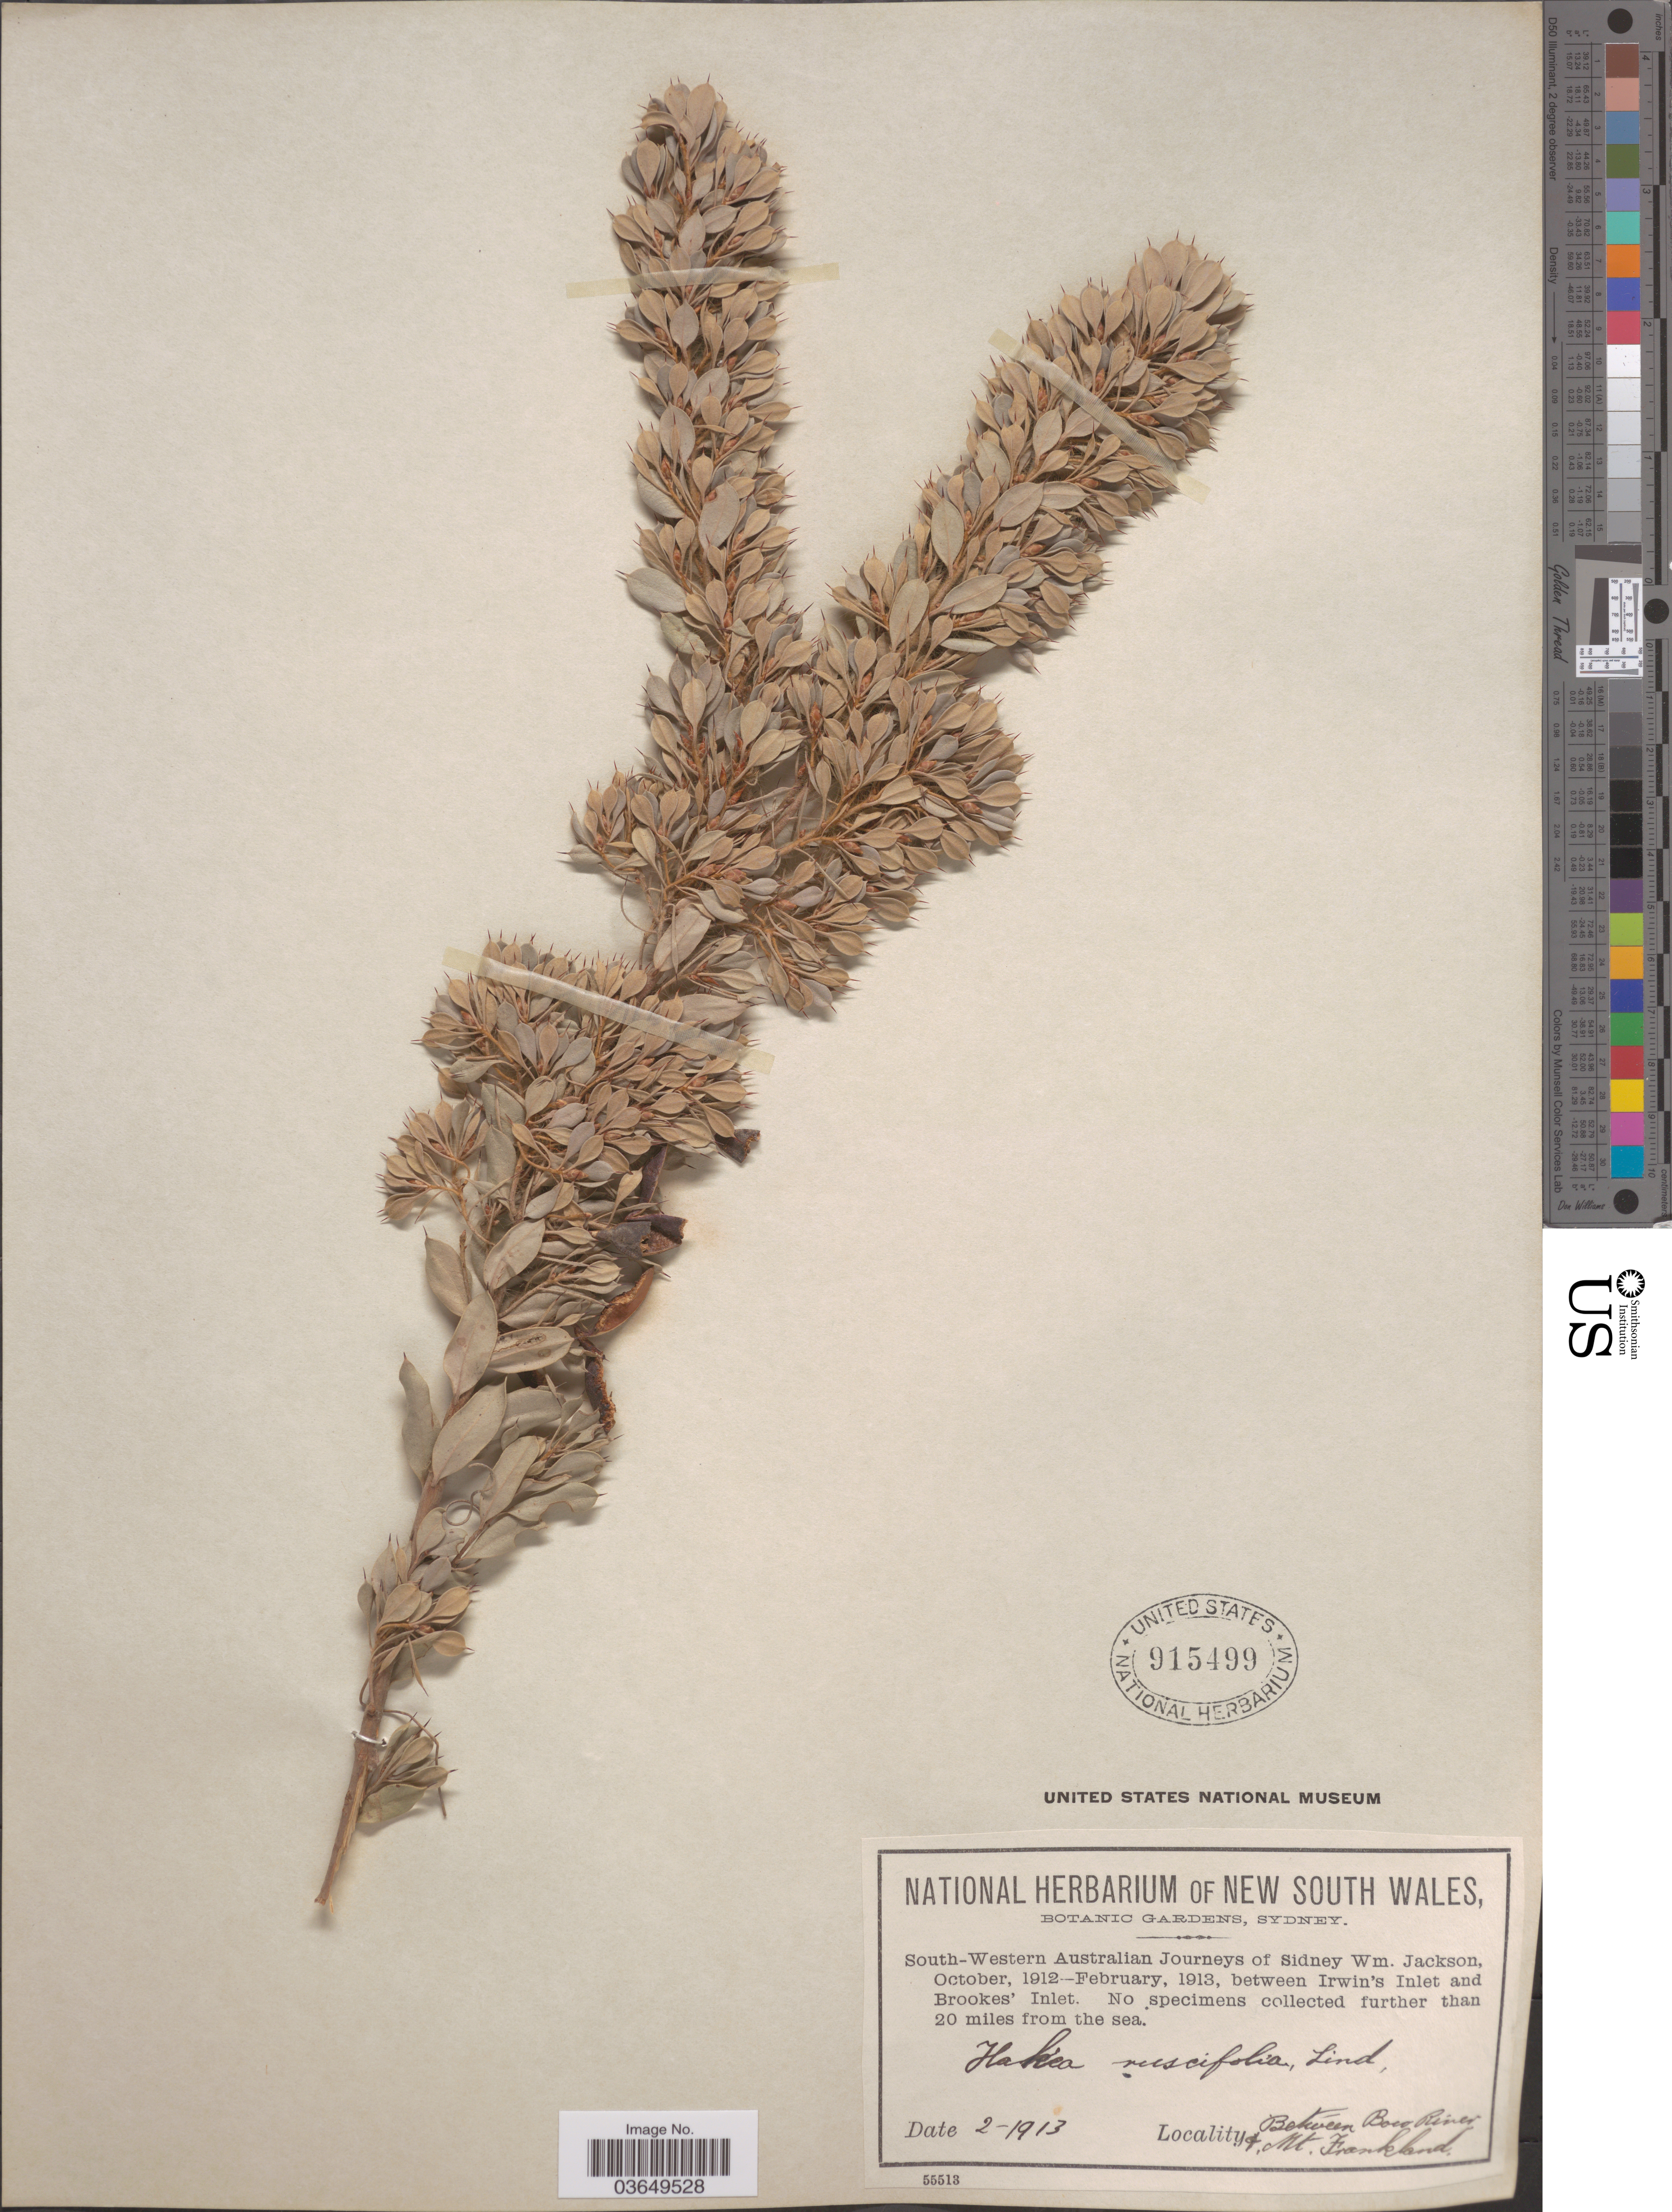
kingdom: Plantae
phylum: Tracheophyta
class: Magnoliopsida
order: Proteales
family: Proteaceae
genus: Hakea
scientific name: Hakea ruscifolia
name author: Labill.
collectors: Jackson, S. W.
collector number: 55513?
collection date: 1913-02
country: Australia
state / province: Western Australia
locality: South-Western Australia. Between Irwin's Inlet and Brooke's Inlet. Between Bow River & Mt. Frankland.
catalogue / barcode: US 915499